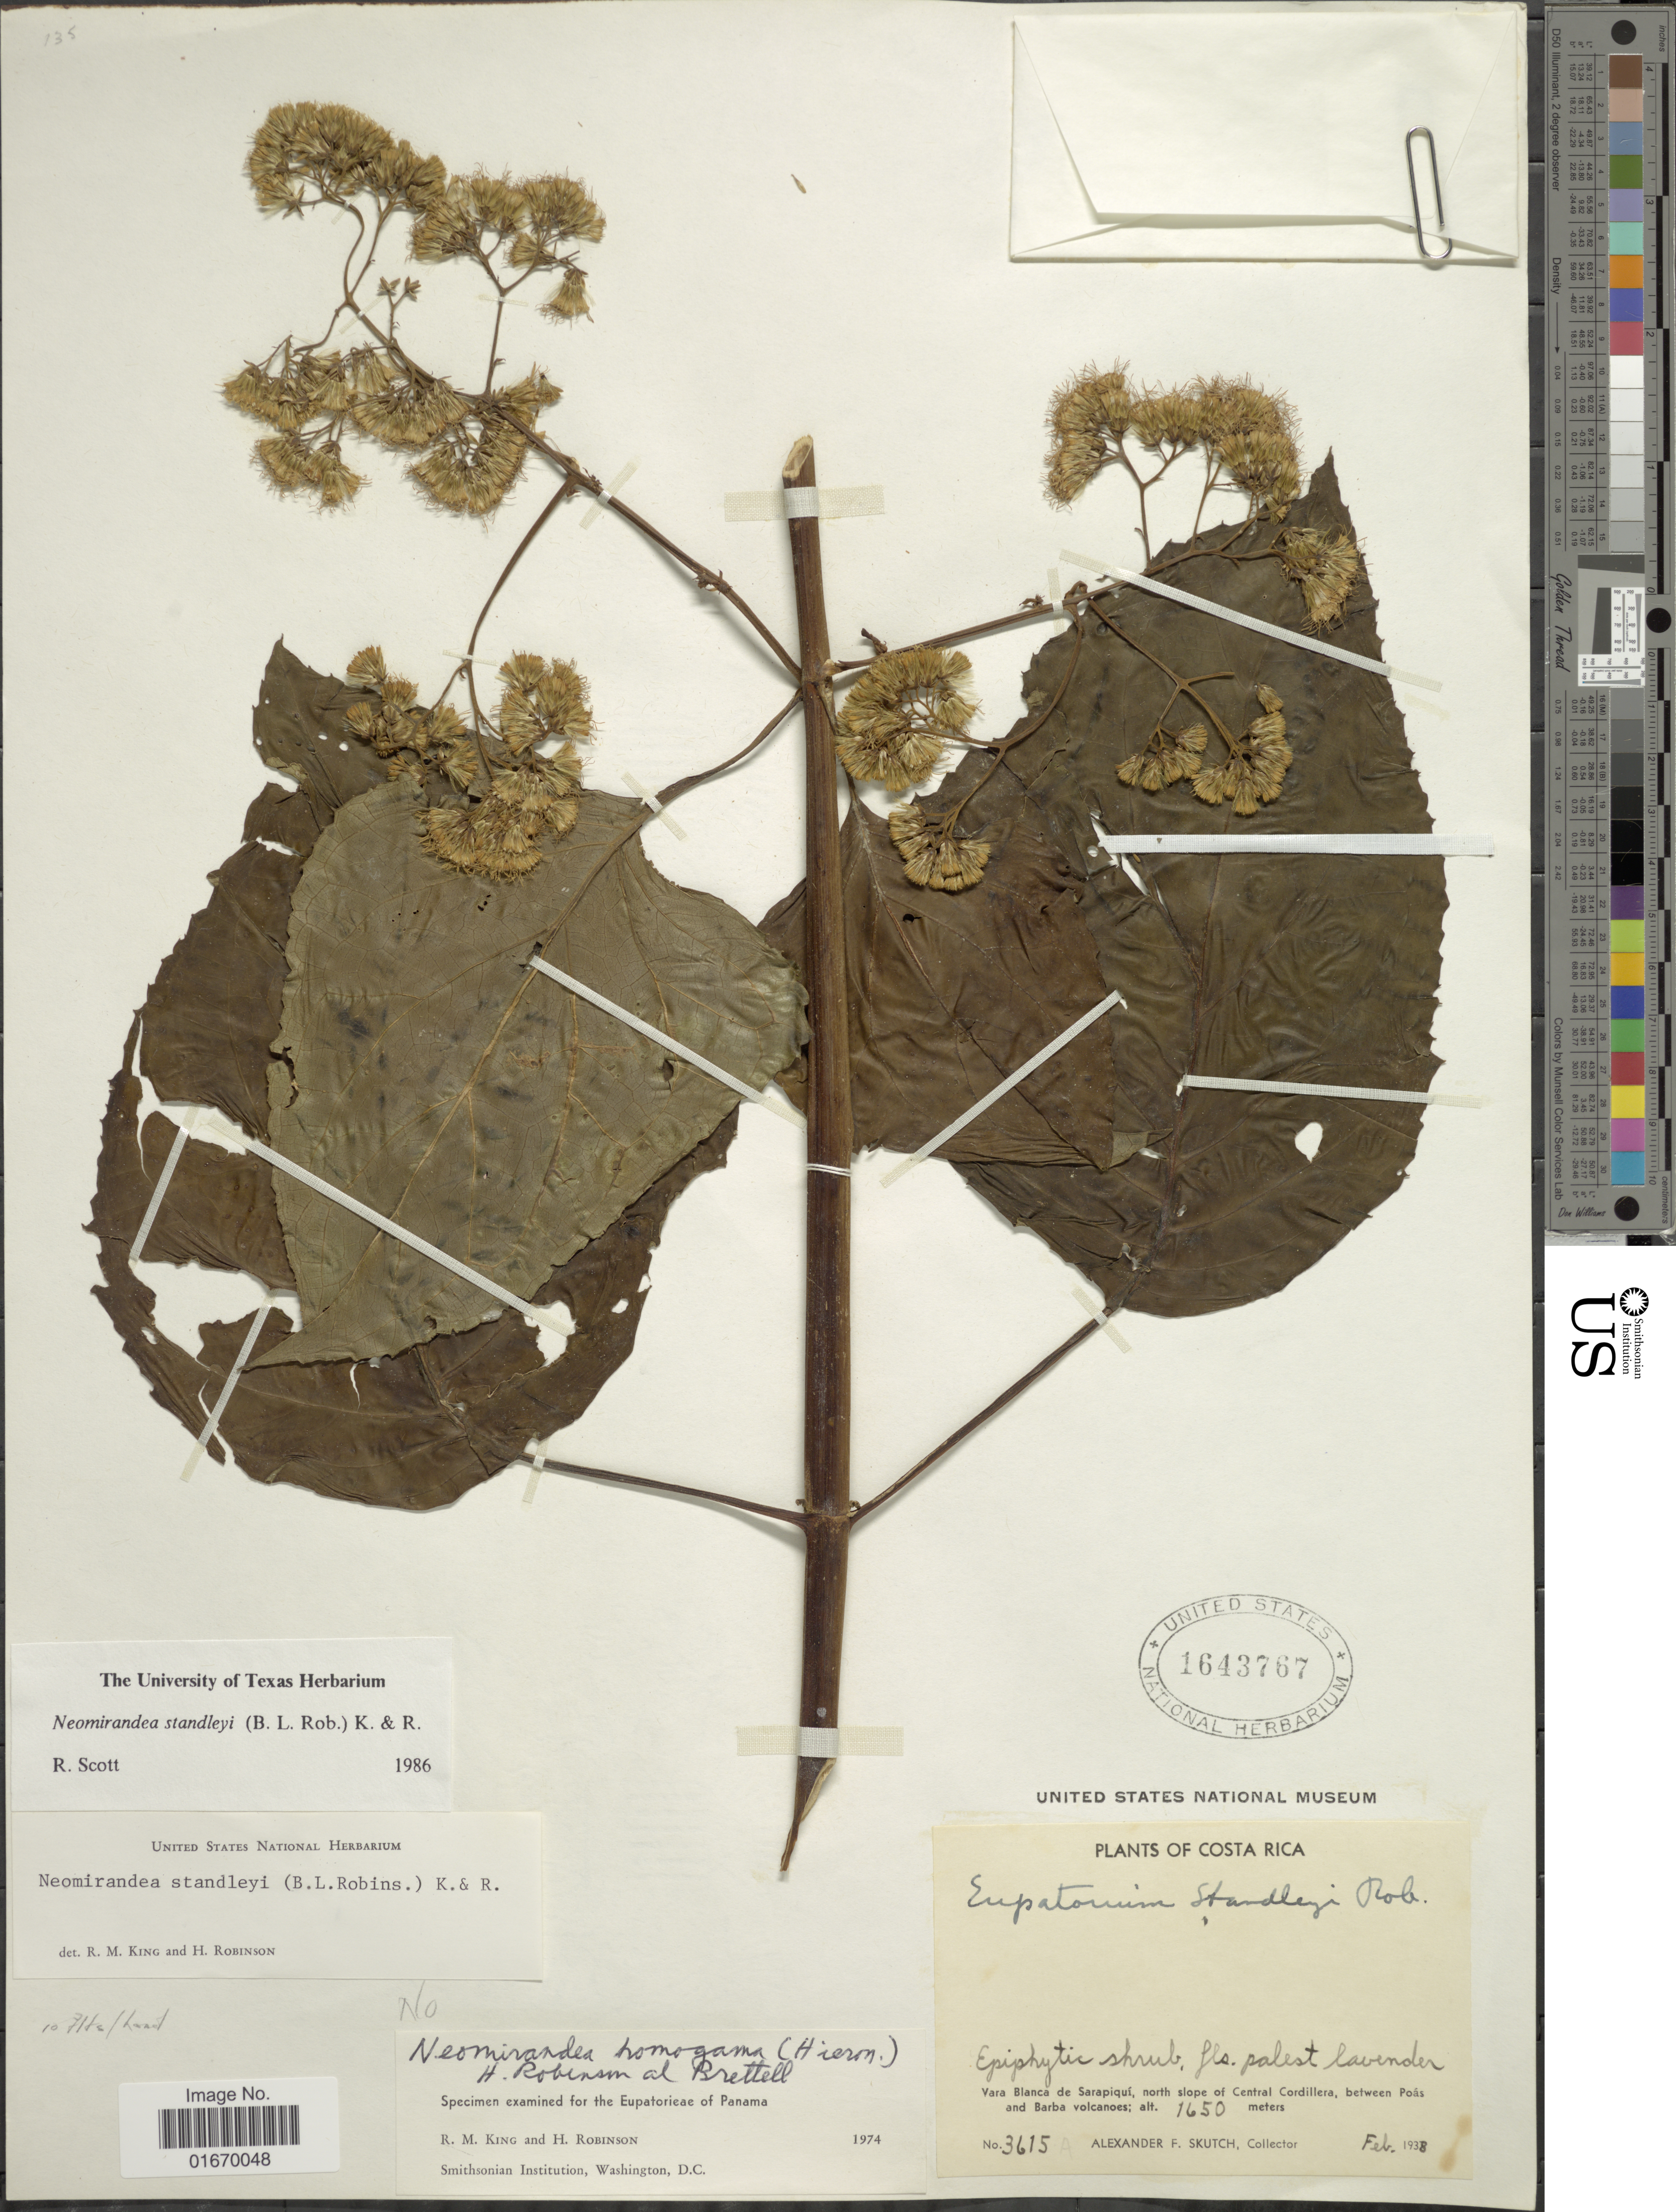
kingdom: Plantae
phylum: Tracheophyta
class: Magnoliopsida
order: Asterales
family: Asteraceae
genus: Neomirandea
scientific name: Neomirandea standleyi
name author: (B.L. Rob.) R.M. King & H. Rob.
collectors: A. F. Skutch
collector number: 3615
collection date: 1938-02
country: Costa Rica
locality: Vara Blanca de Sarapiqui, north slope of Central Cordillera, between Poas and Barba volcanoes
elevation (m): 1650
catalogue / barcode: US 1643767